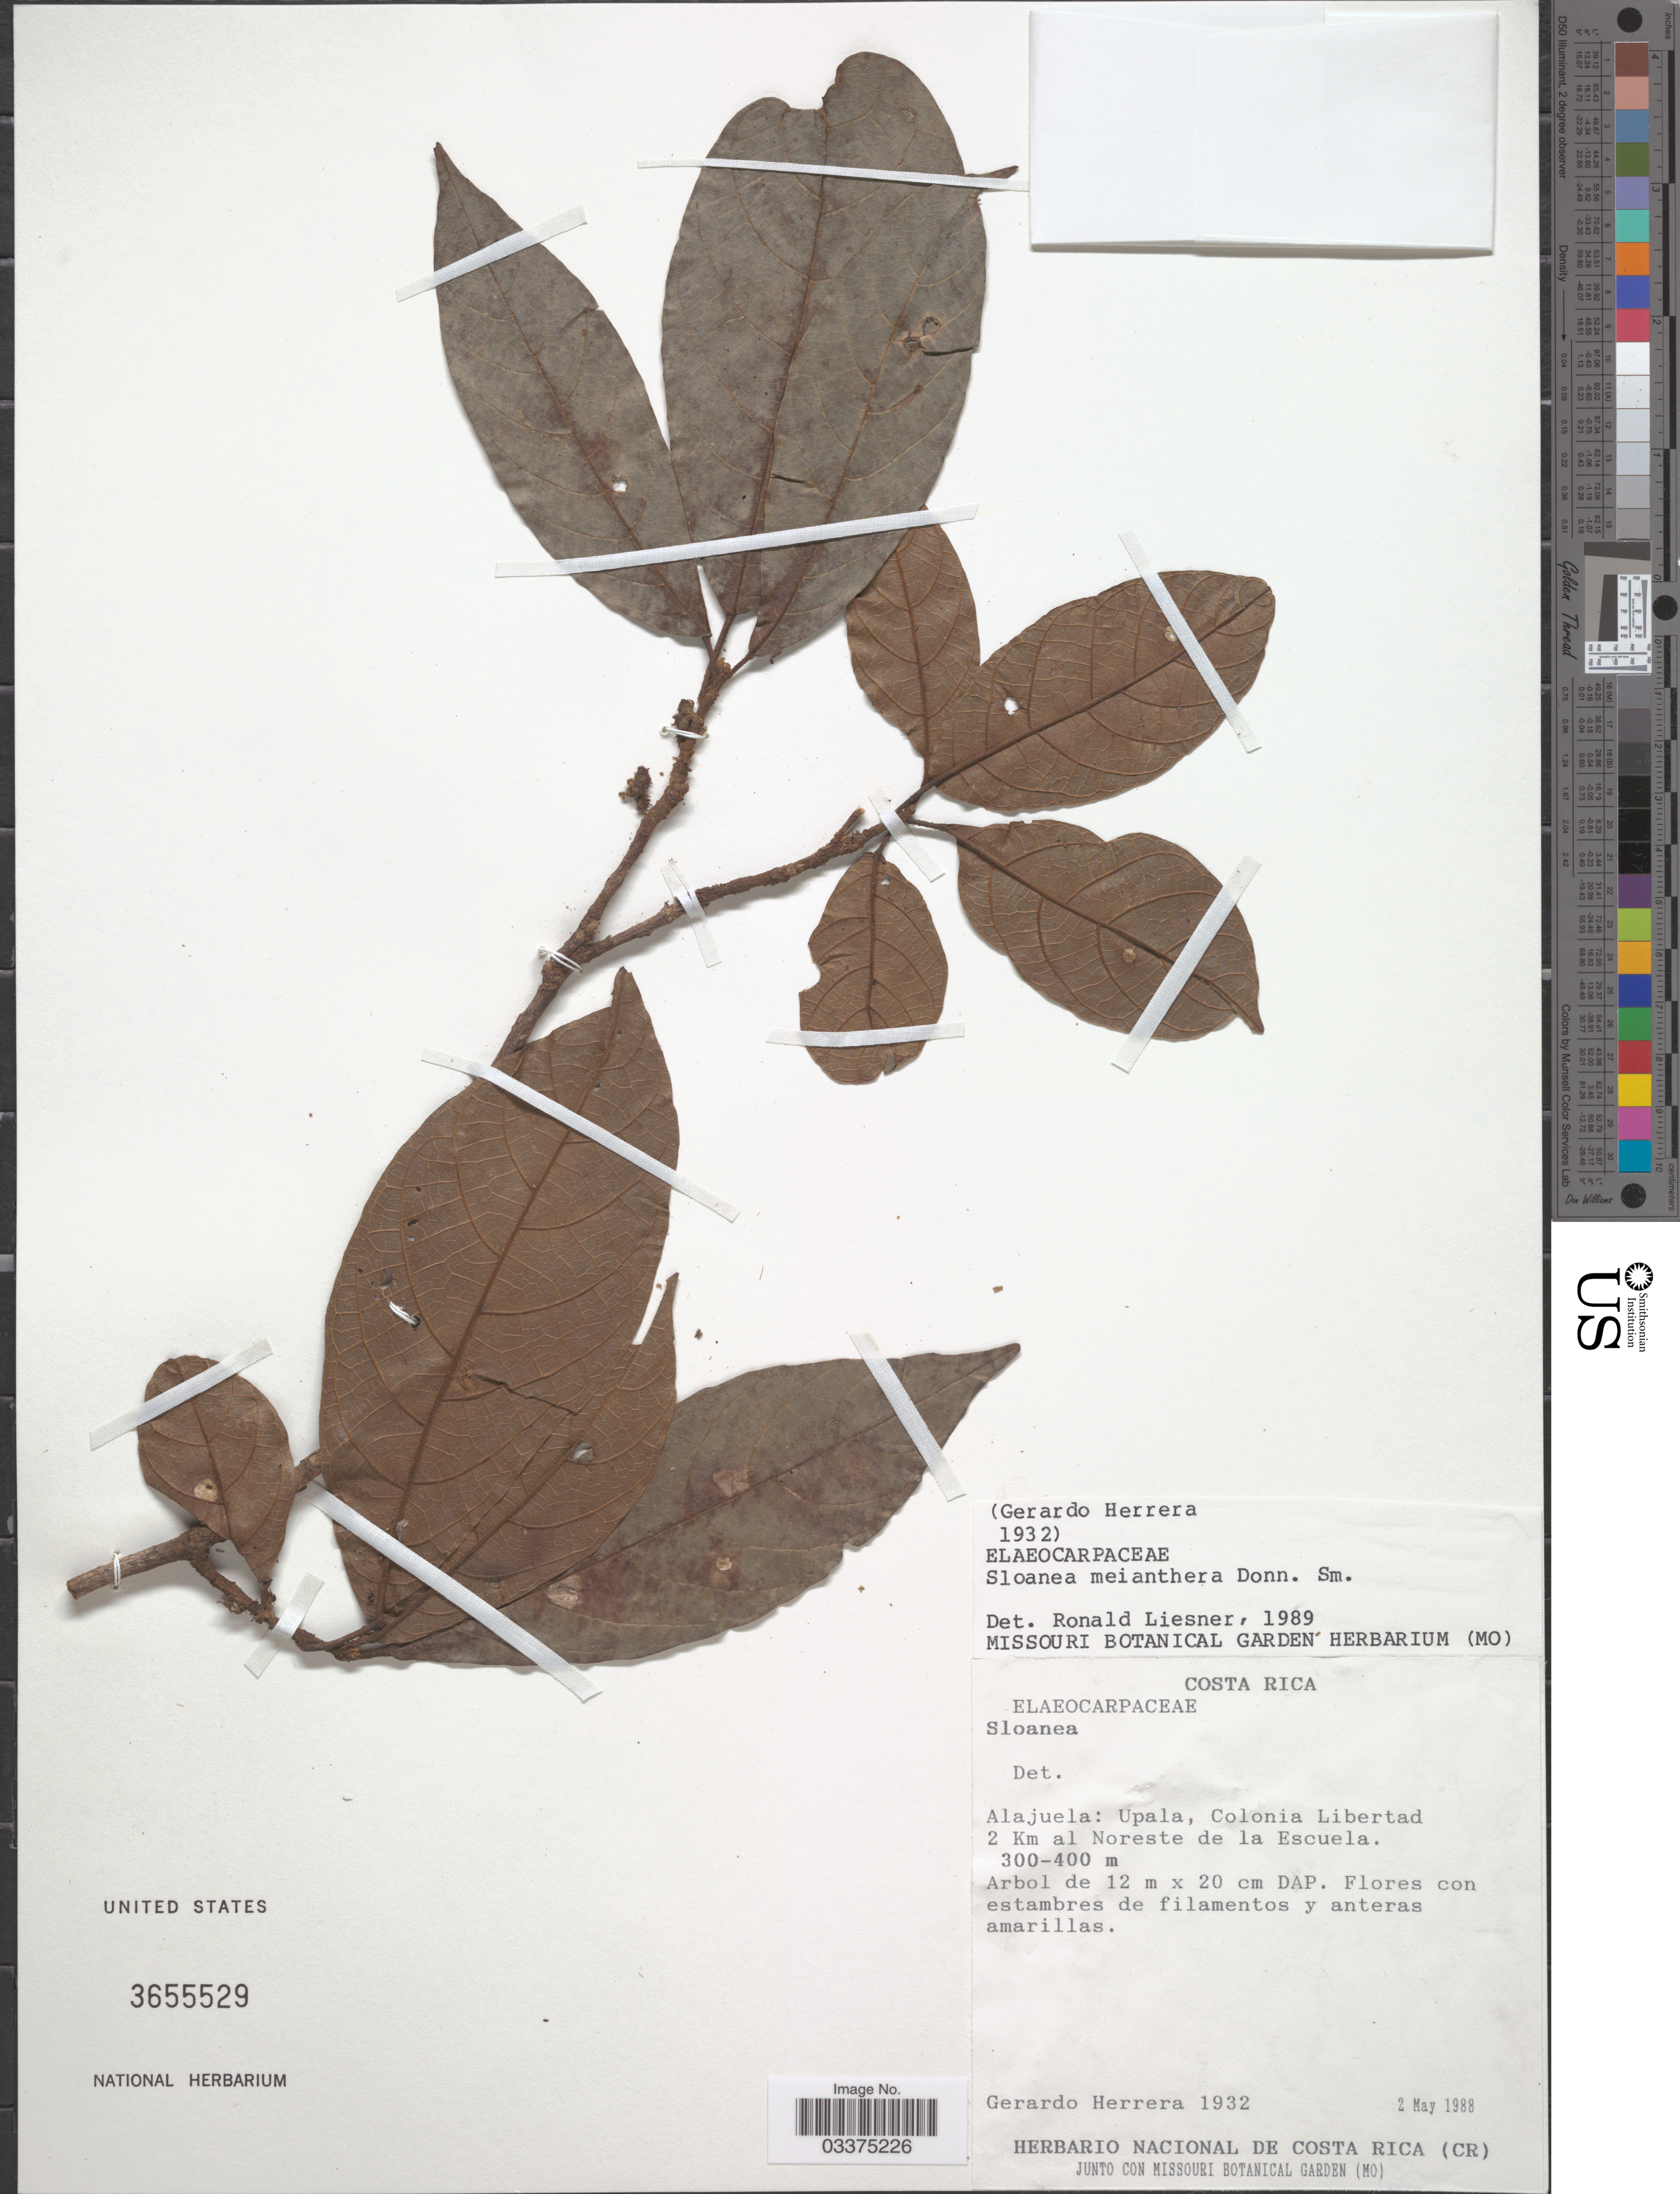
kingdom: Plantae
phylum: Tracheophyta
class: Magnoliopsida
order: Oxalidales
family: Elaeocarpaceae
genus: Sloanea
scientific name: Sloanea meianthera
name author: Donn. Sm.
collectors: G. Herrera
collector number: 1932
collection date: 1988-05-02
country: Costa Rica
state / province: Alajuela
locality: Upala, Colonia Libertad 2 Km al Noreste de la Escuela.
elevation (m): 300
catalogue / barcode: US 3655529